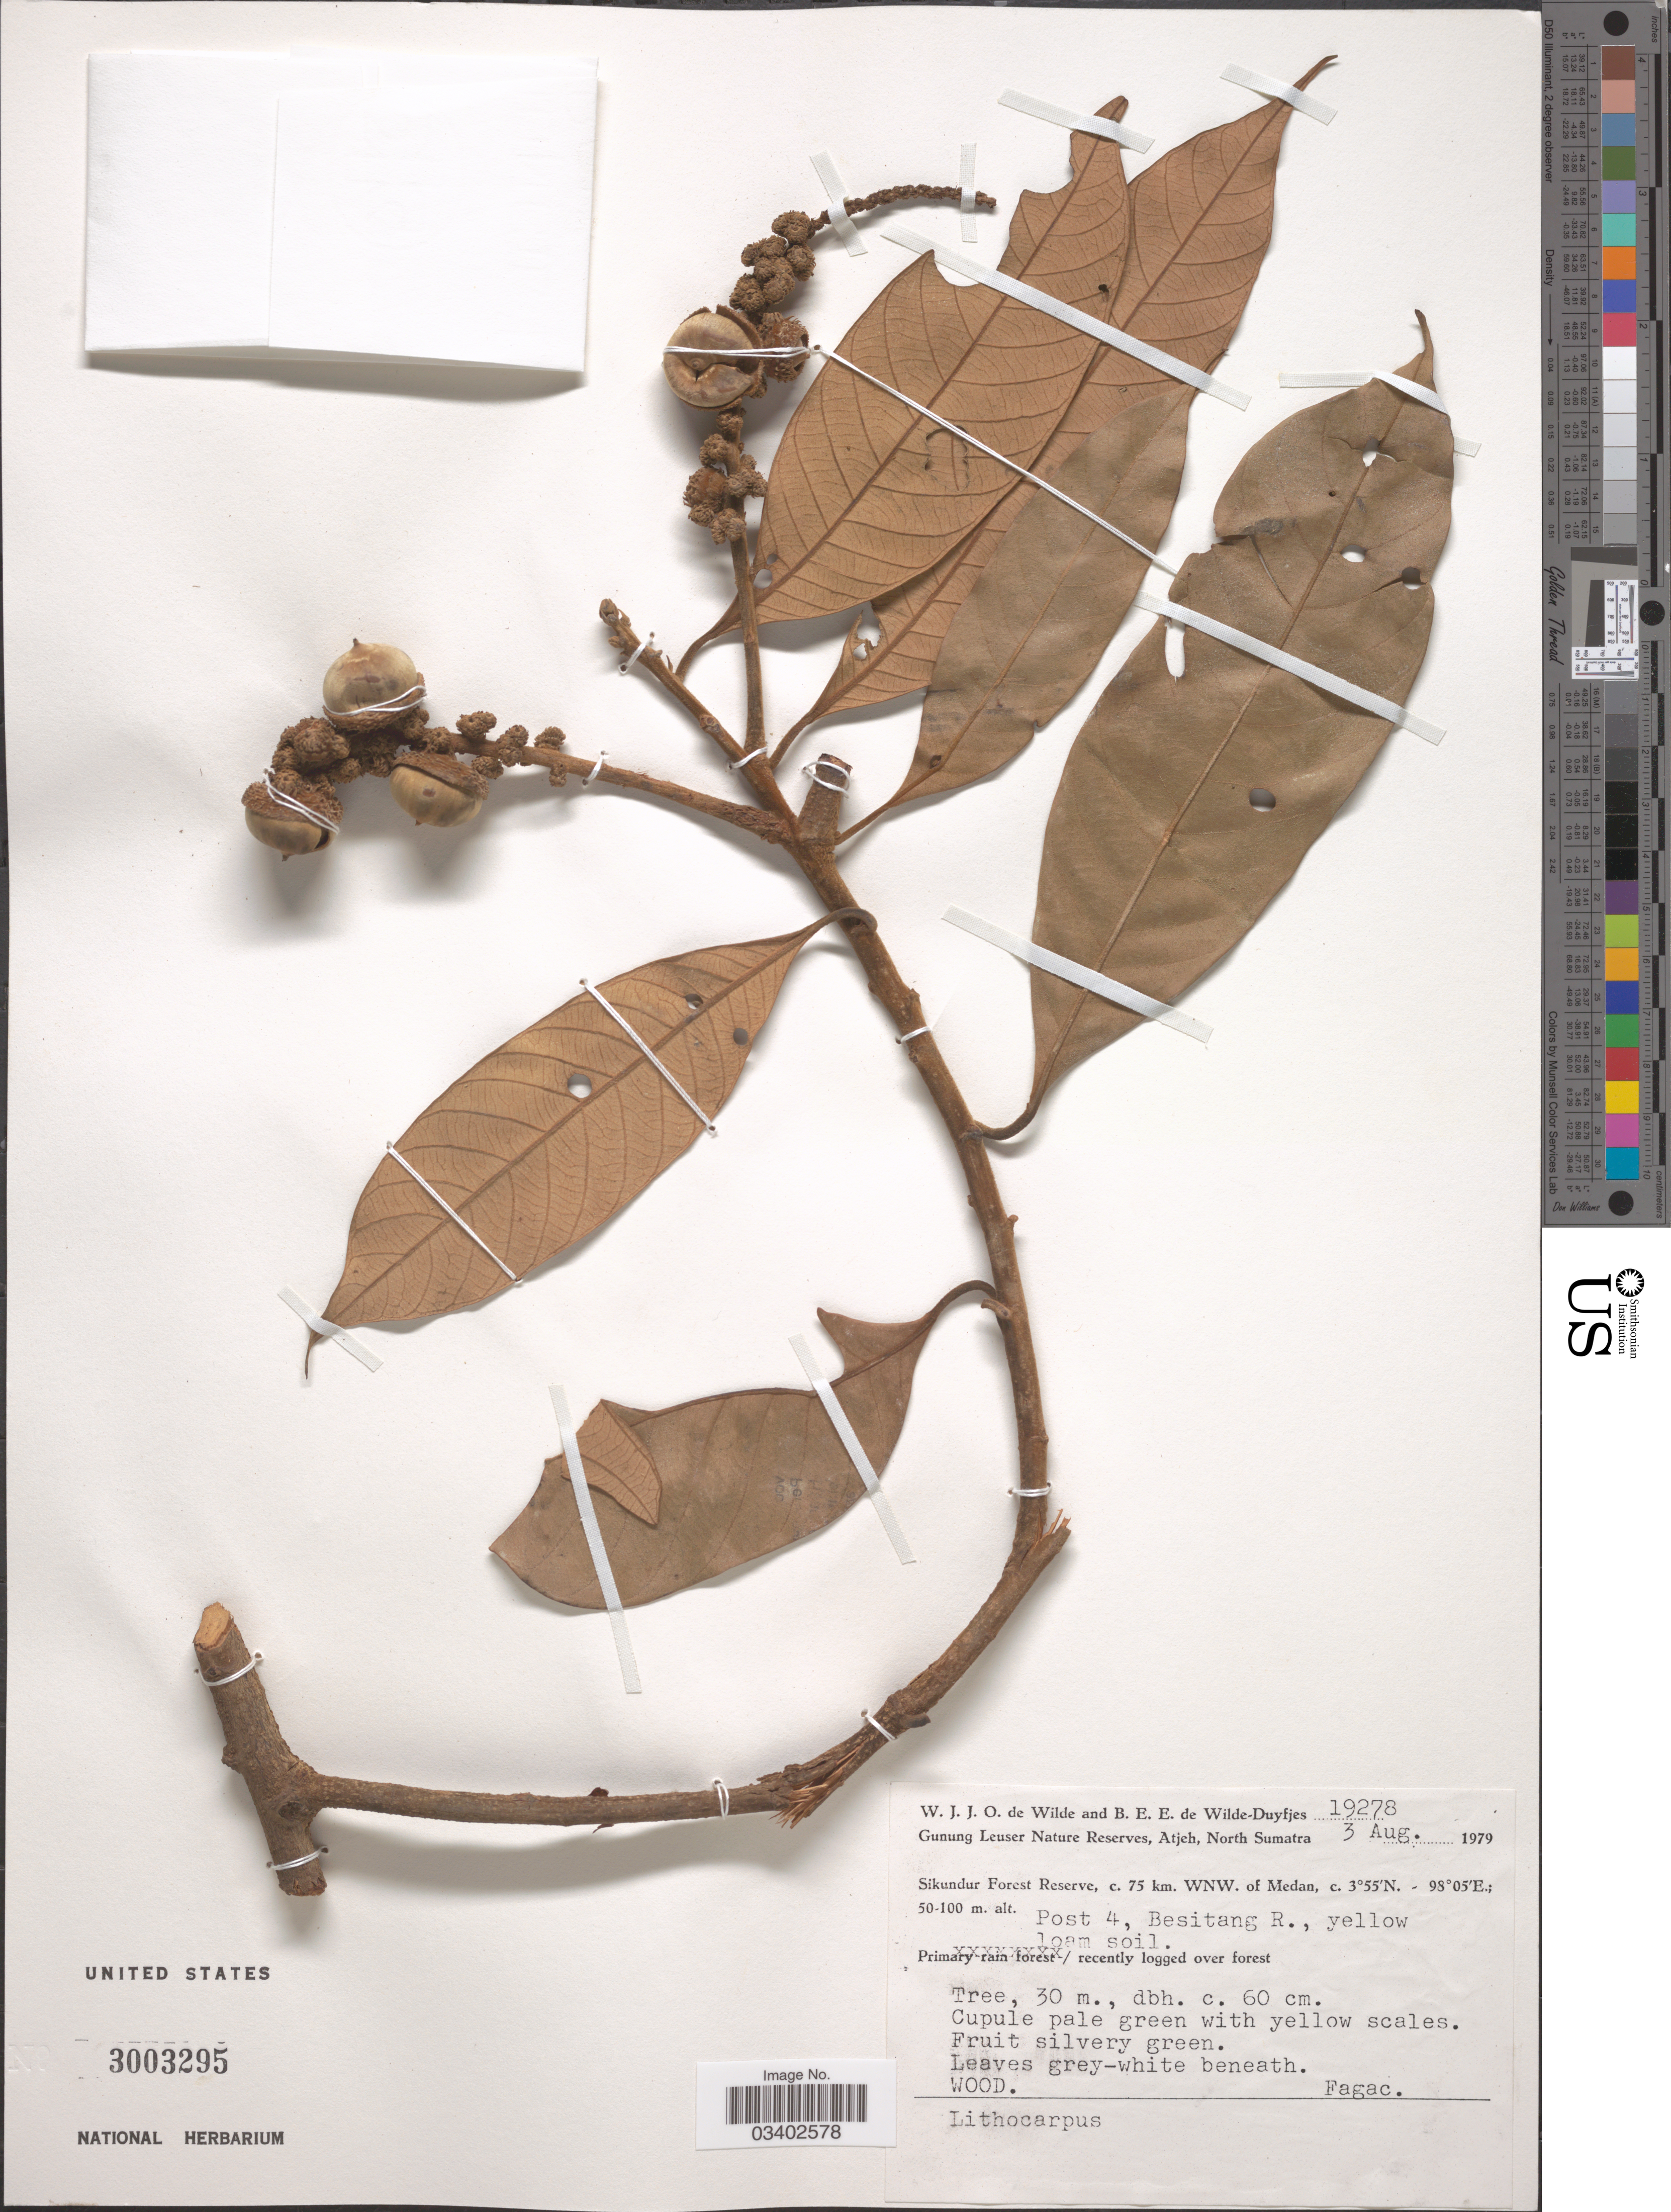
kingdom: Plantae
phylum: Tracheophyta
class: Magnoliopsida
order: Fagales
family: Fagaceae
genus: Lithocarpus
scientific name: Lithocarpus sp.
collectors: W. J. de Wilde & B. E. de Wilde-Duyfjes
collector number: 19278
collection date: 1979-08-03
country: Indonesia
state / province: Sumatra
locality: Gunung Leuser Nature Reserves, Atjeh, North Sumatra. Sikundur Forest Reserve, c. 75 km. WNW. of Medan. Post 4, Besitang R.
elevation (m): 50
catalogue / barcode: US 3003295